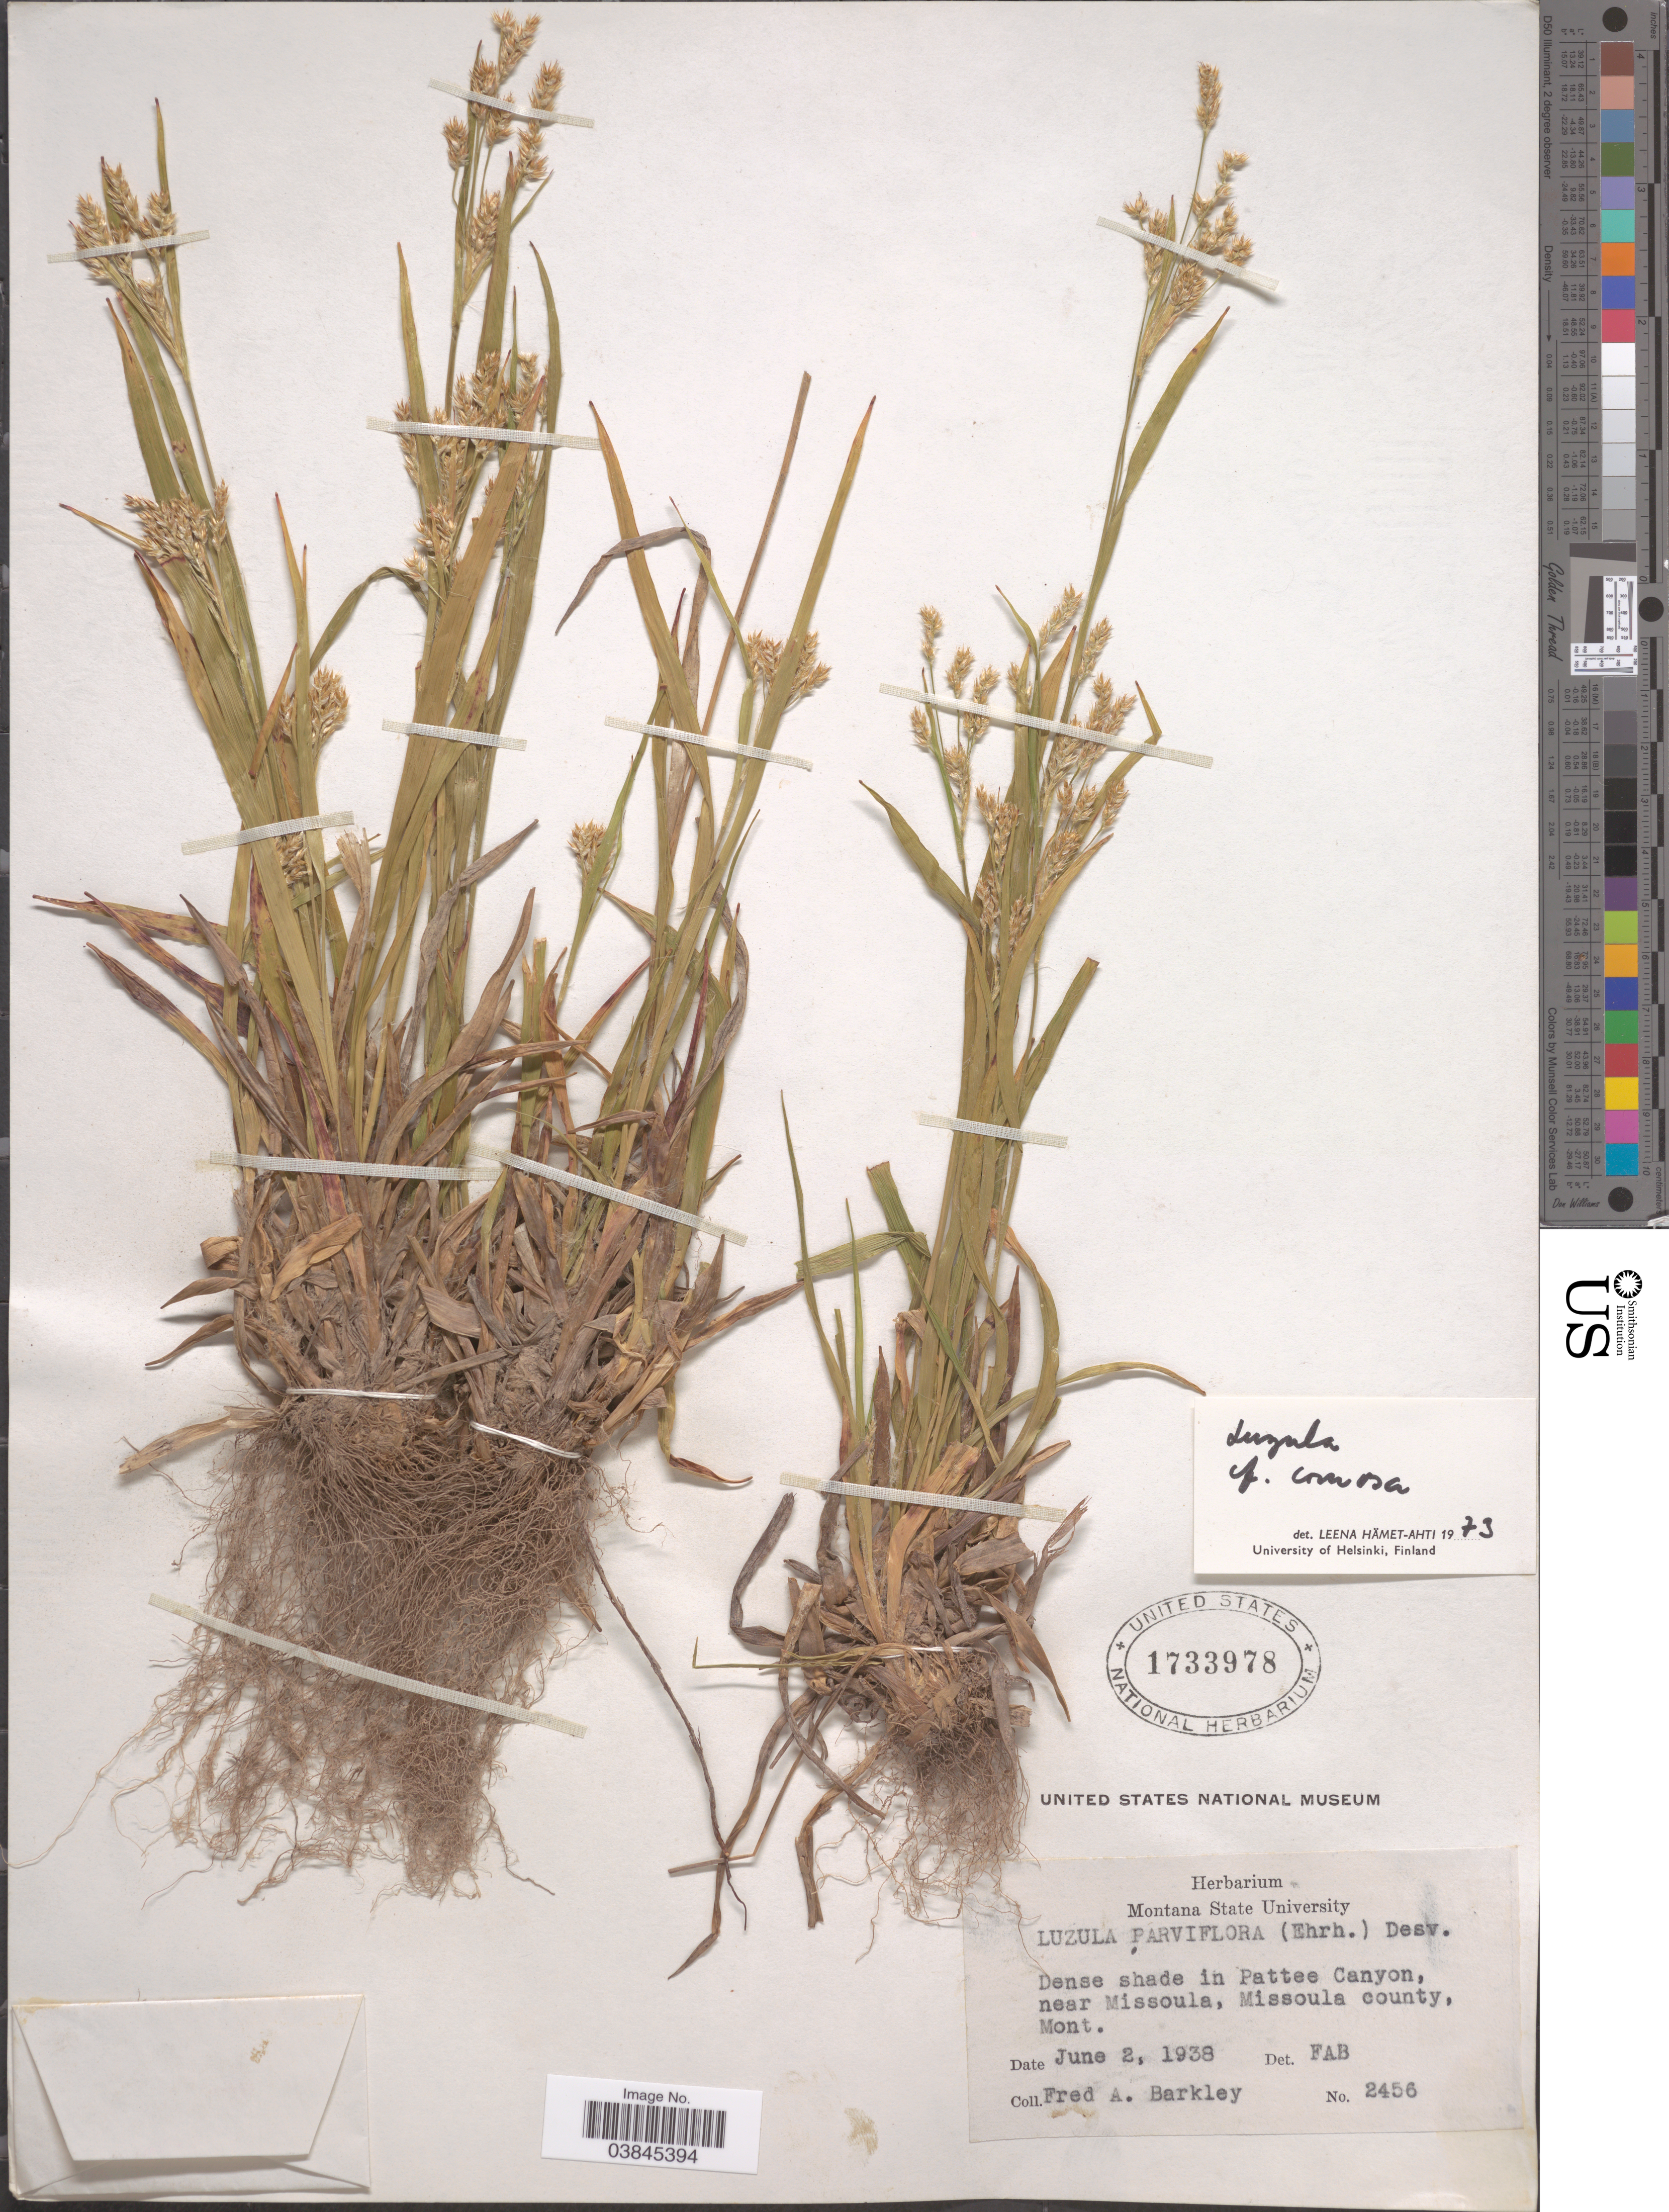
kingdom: Plantae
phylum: Tracheophyta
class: Liliopsida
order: Poales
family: Juncaceae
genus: Luzula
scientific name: Luzula campestris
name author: (L.) DC.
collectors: F. A. Barkley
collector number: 2456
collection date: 1938-06-02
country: United States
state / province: Montana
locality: Dense shade in Pattee Canyon, near Missoula, Missoula county.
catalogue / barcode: US 1733978